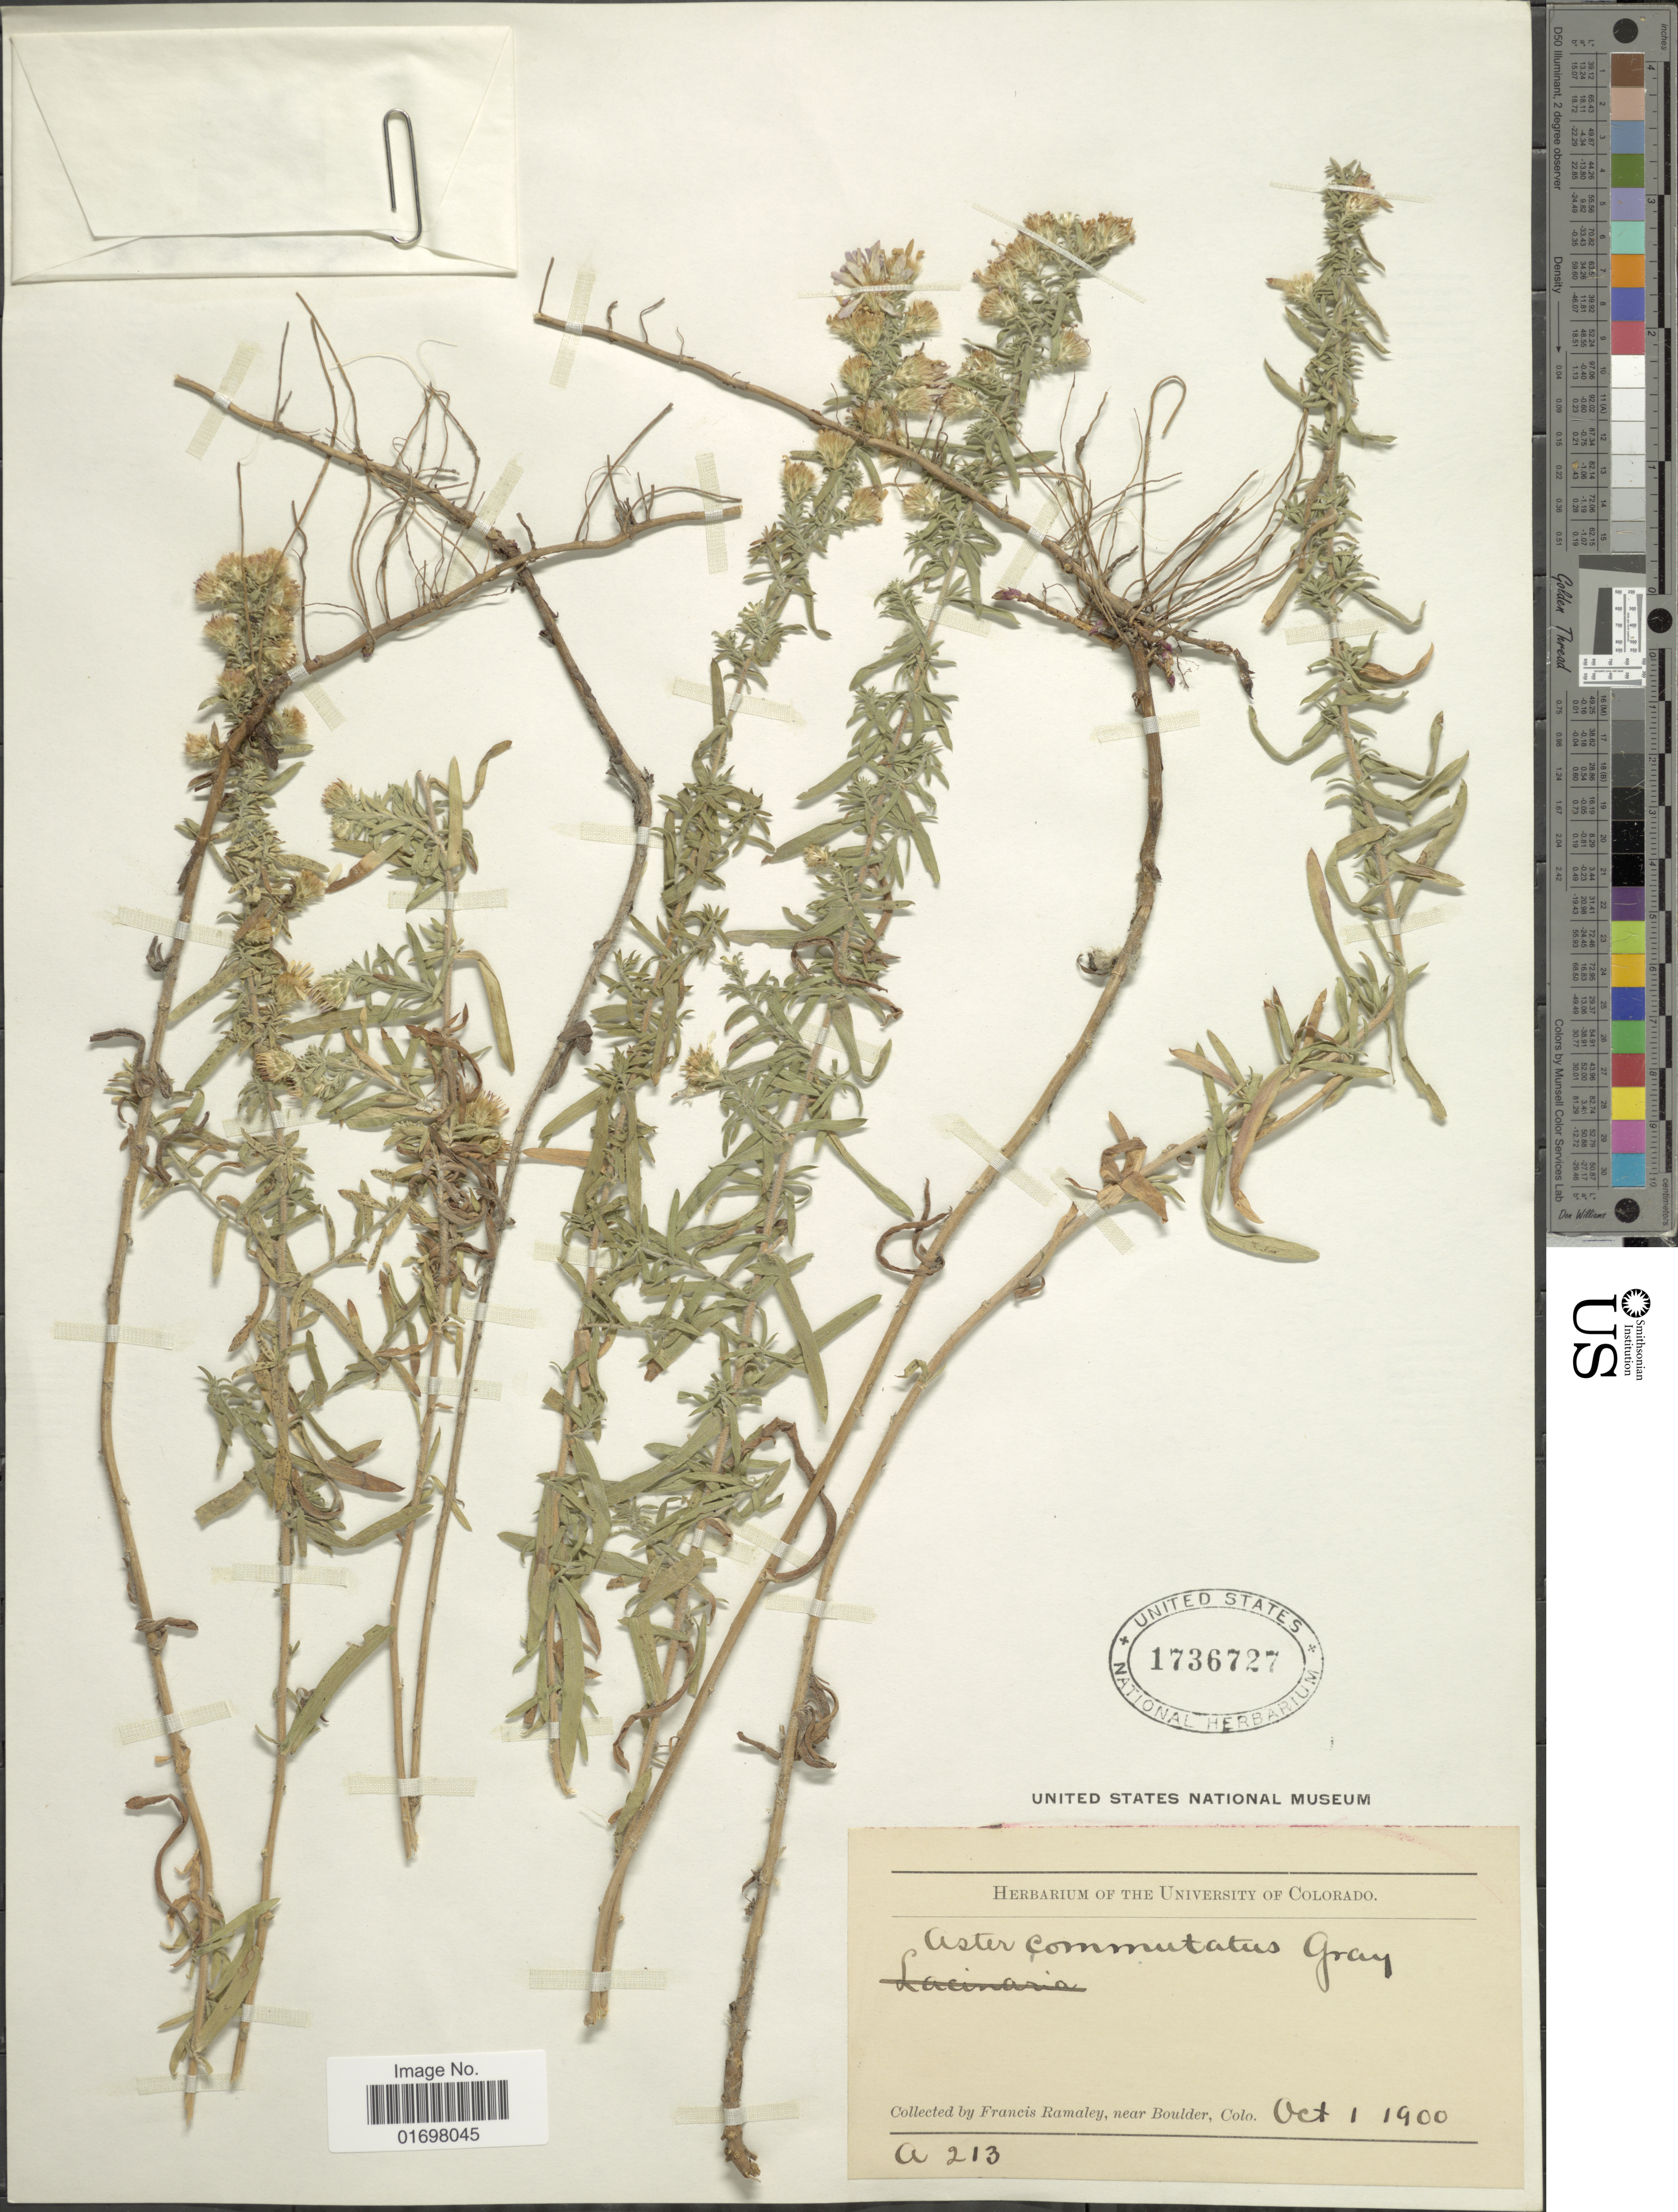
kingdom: Plantae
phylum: Tracheophyta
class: Magnoliopsida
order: Asterales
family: Asteraceae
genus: Symphyotrichum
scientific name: Symphyotrichum falcatum var. commutatum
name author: (Torr. & A. Gray) G.L. Nesom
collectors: F. Ramaley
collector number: a213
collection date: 1900-10-01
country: United States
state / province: Colorado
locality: Near Boulder, Colo.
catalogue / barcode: US 1736727